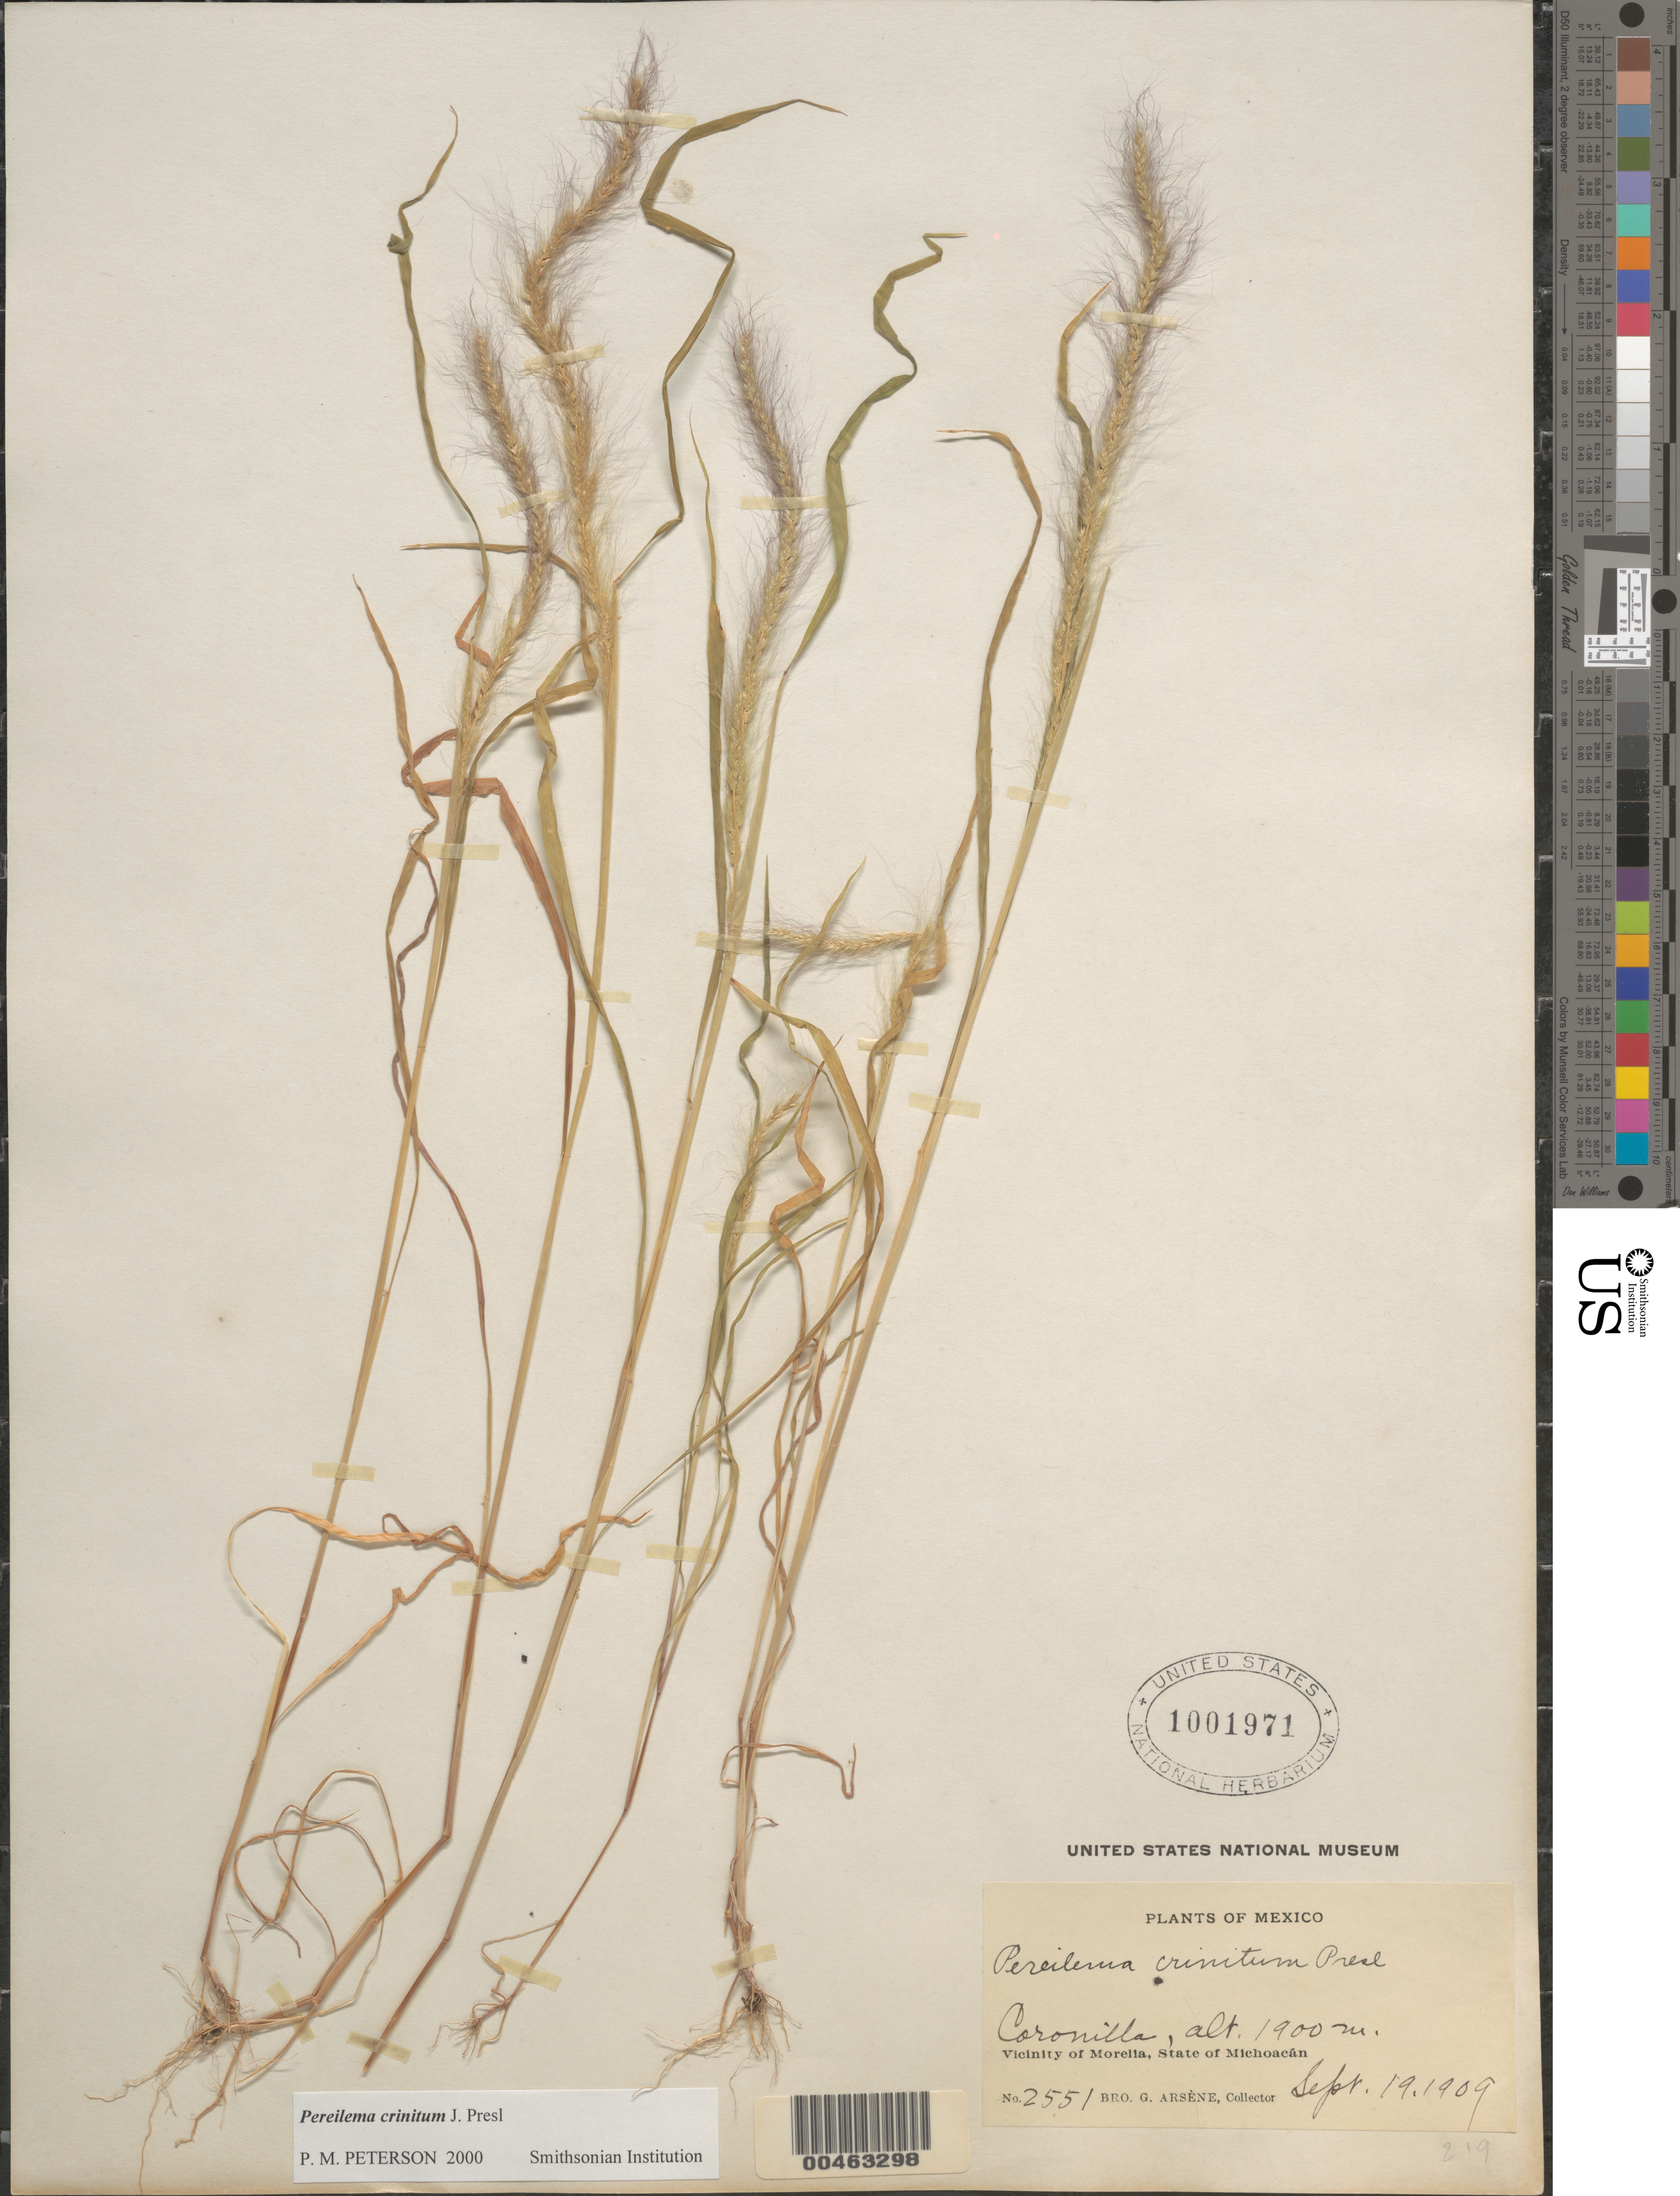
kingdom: Plantae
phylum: Tracheophyta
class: Liliopsida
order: Poales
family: Poaceae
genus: Pereilema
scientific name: Pereilema crinitum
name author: J. Presl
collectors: Bro. G. Arsène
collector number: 2551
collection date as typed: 19 Sep 1909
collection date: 1909-09-19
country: Mexico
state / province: Michoacán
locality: Coronilla, vicinity of Morelia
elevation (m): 1900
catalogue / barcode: US 1001971